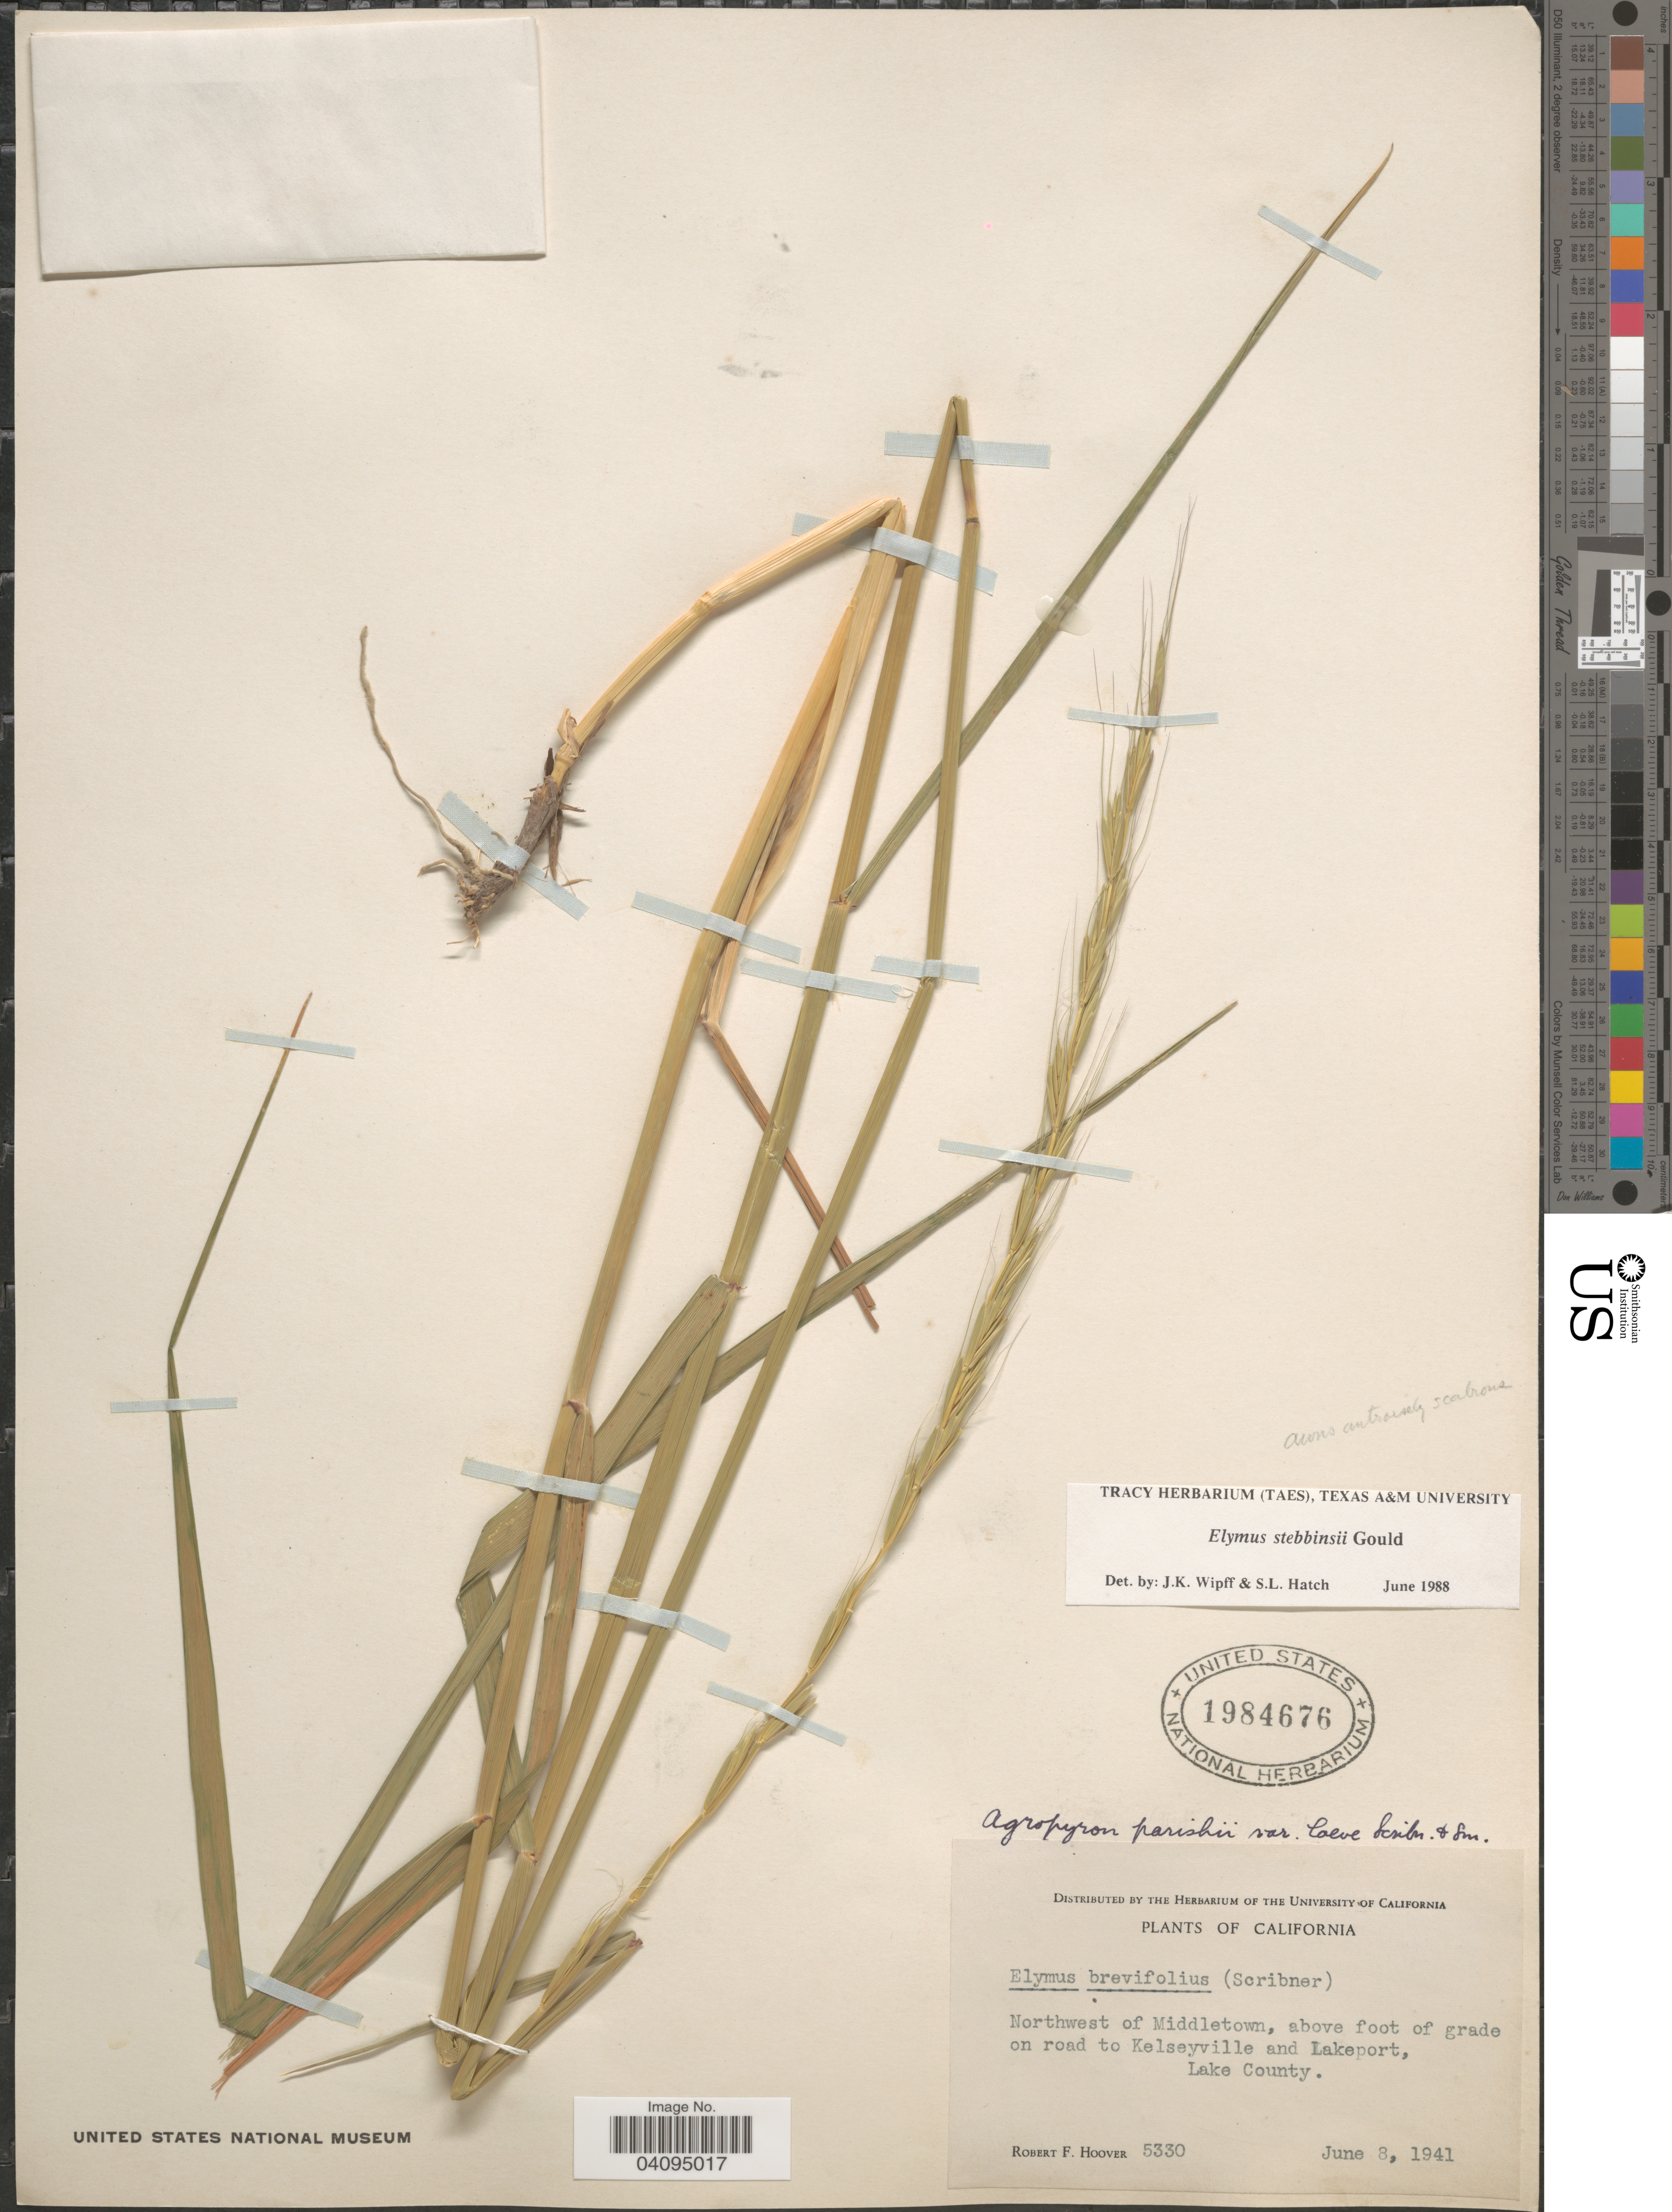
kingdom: Plantae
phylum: Tracheophyta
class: Liliopsida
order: Poales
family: Poaceae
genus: Elymus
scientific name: Elymus stebbinsii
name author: Gould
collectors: R. F. Hoover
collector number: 5330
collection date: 1941-06-08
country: United States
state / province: California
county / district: Lake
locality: Northwest of Middletown, above foot of grade on road to Kelseyville and Lakeport, Lake County.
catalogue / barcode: US 1984676